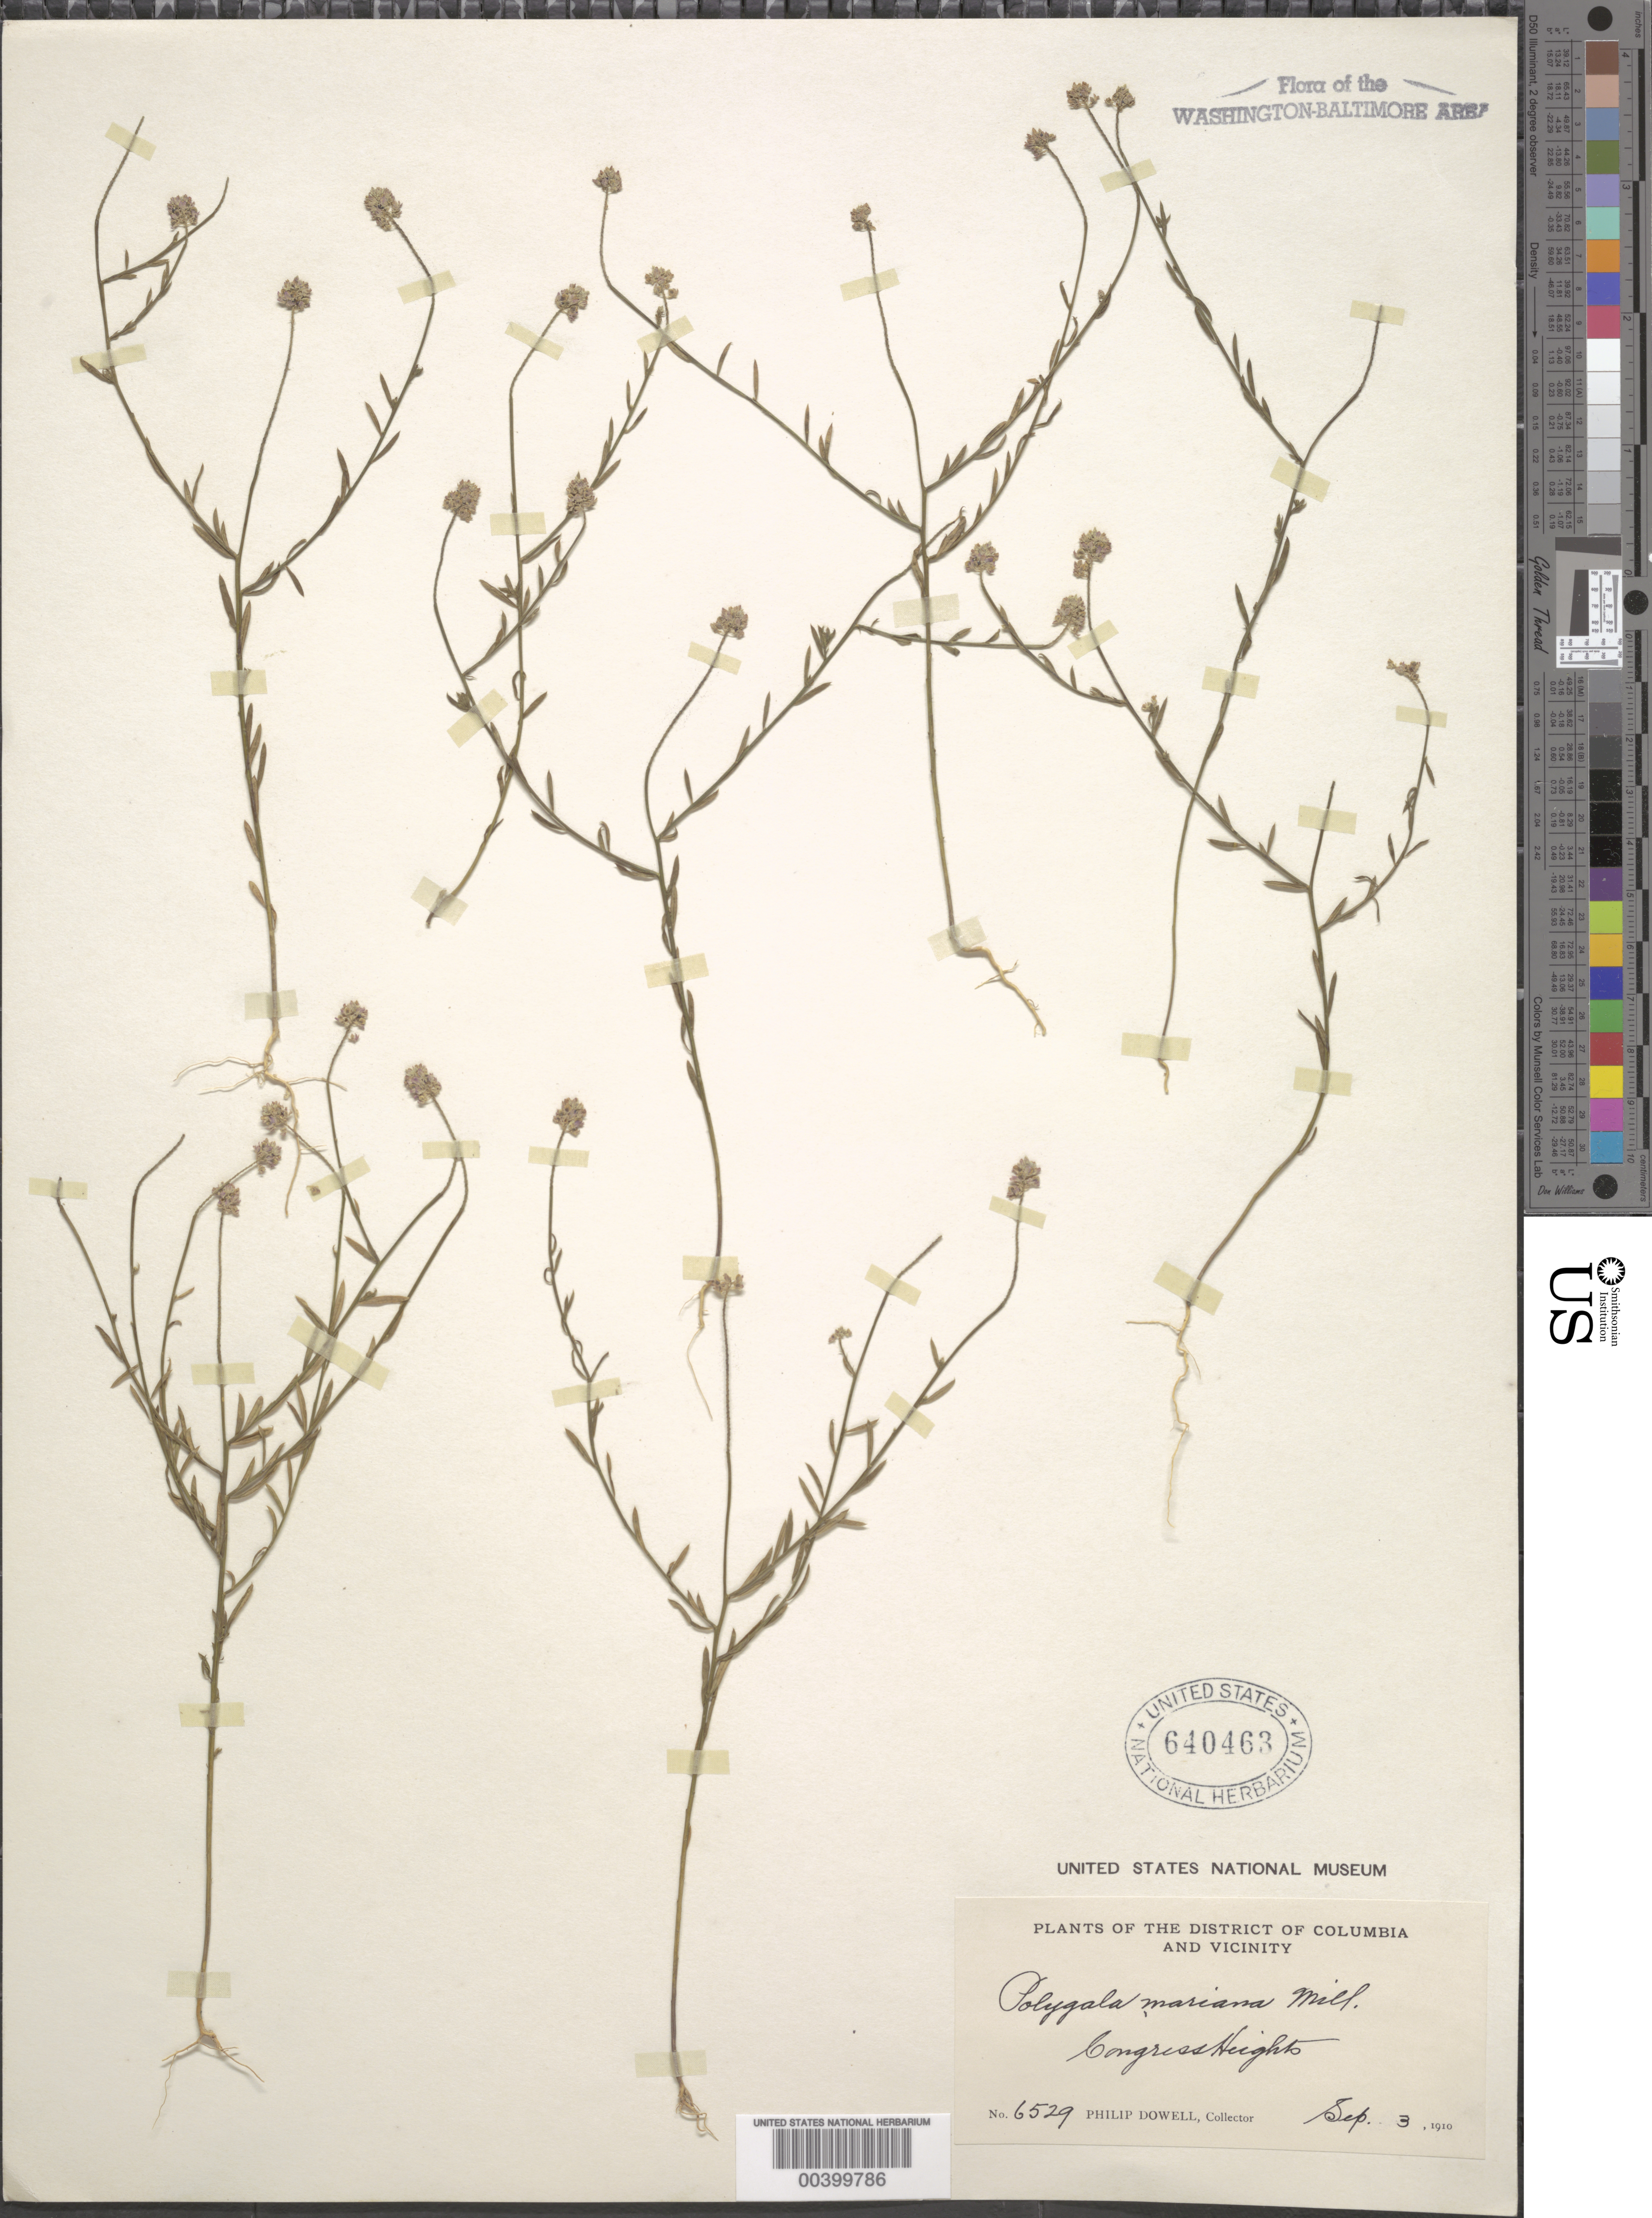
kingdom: Plantae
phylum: Tracheophyta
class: Magnoliopsida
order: Fabales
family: Polygalaceae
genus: Polygala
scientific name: Polygala mariana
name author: Mill.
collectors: P. Dowell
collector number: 6529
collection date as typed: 03 Sep 1910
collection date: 1910-09-03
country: United States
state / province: District of Columbia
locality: Congress Heights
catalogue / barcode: US 640463